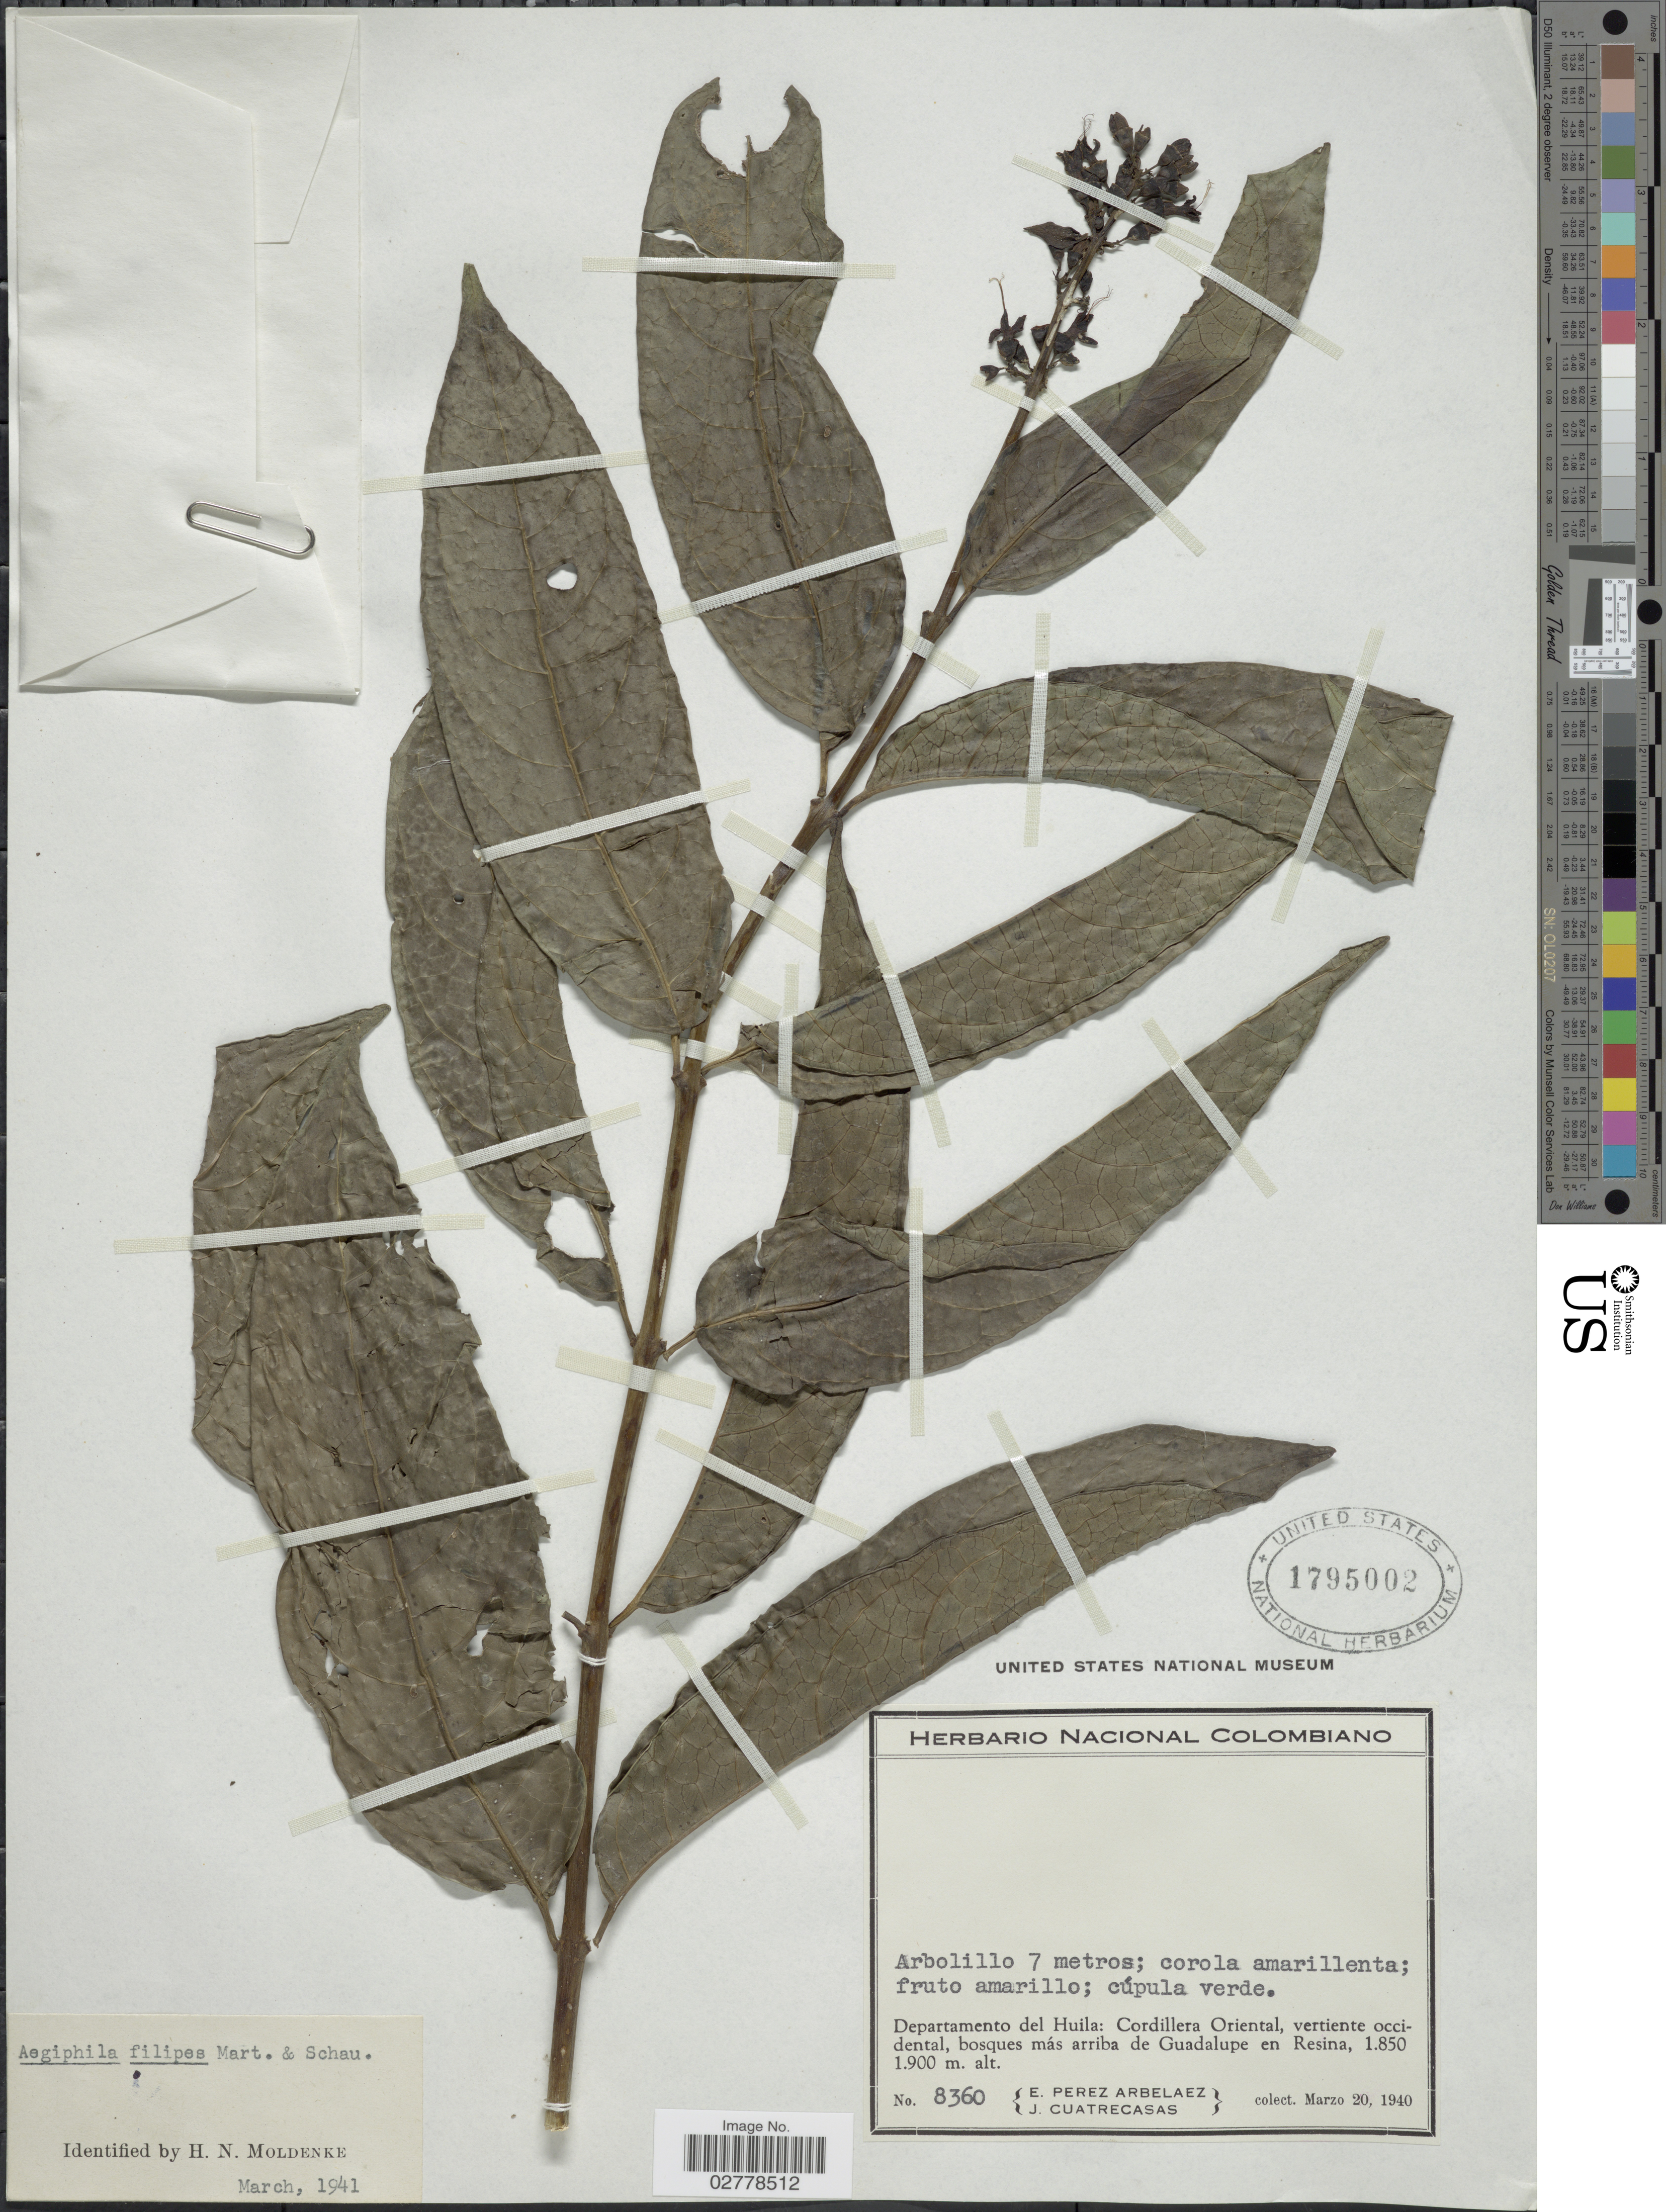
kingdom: Plantae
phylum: Tracheophyta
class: Magnoliopsida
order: Lamiales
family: Lamiaceae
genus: Aegiphila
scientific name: Aegiphila filipes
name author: Mart. & Schauer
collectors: E. Pérez Arbeláez & J. Cuatrecasas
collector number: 8360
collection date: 1940-03-20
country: Colombia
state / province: Huila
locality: Departamento del Huila: Cordillera Oriental, vertiente occidental, bosques más arriba de Guadalupe en Resina.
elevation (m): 1850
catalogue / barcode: US 1795002